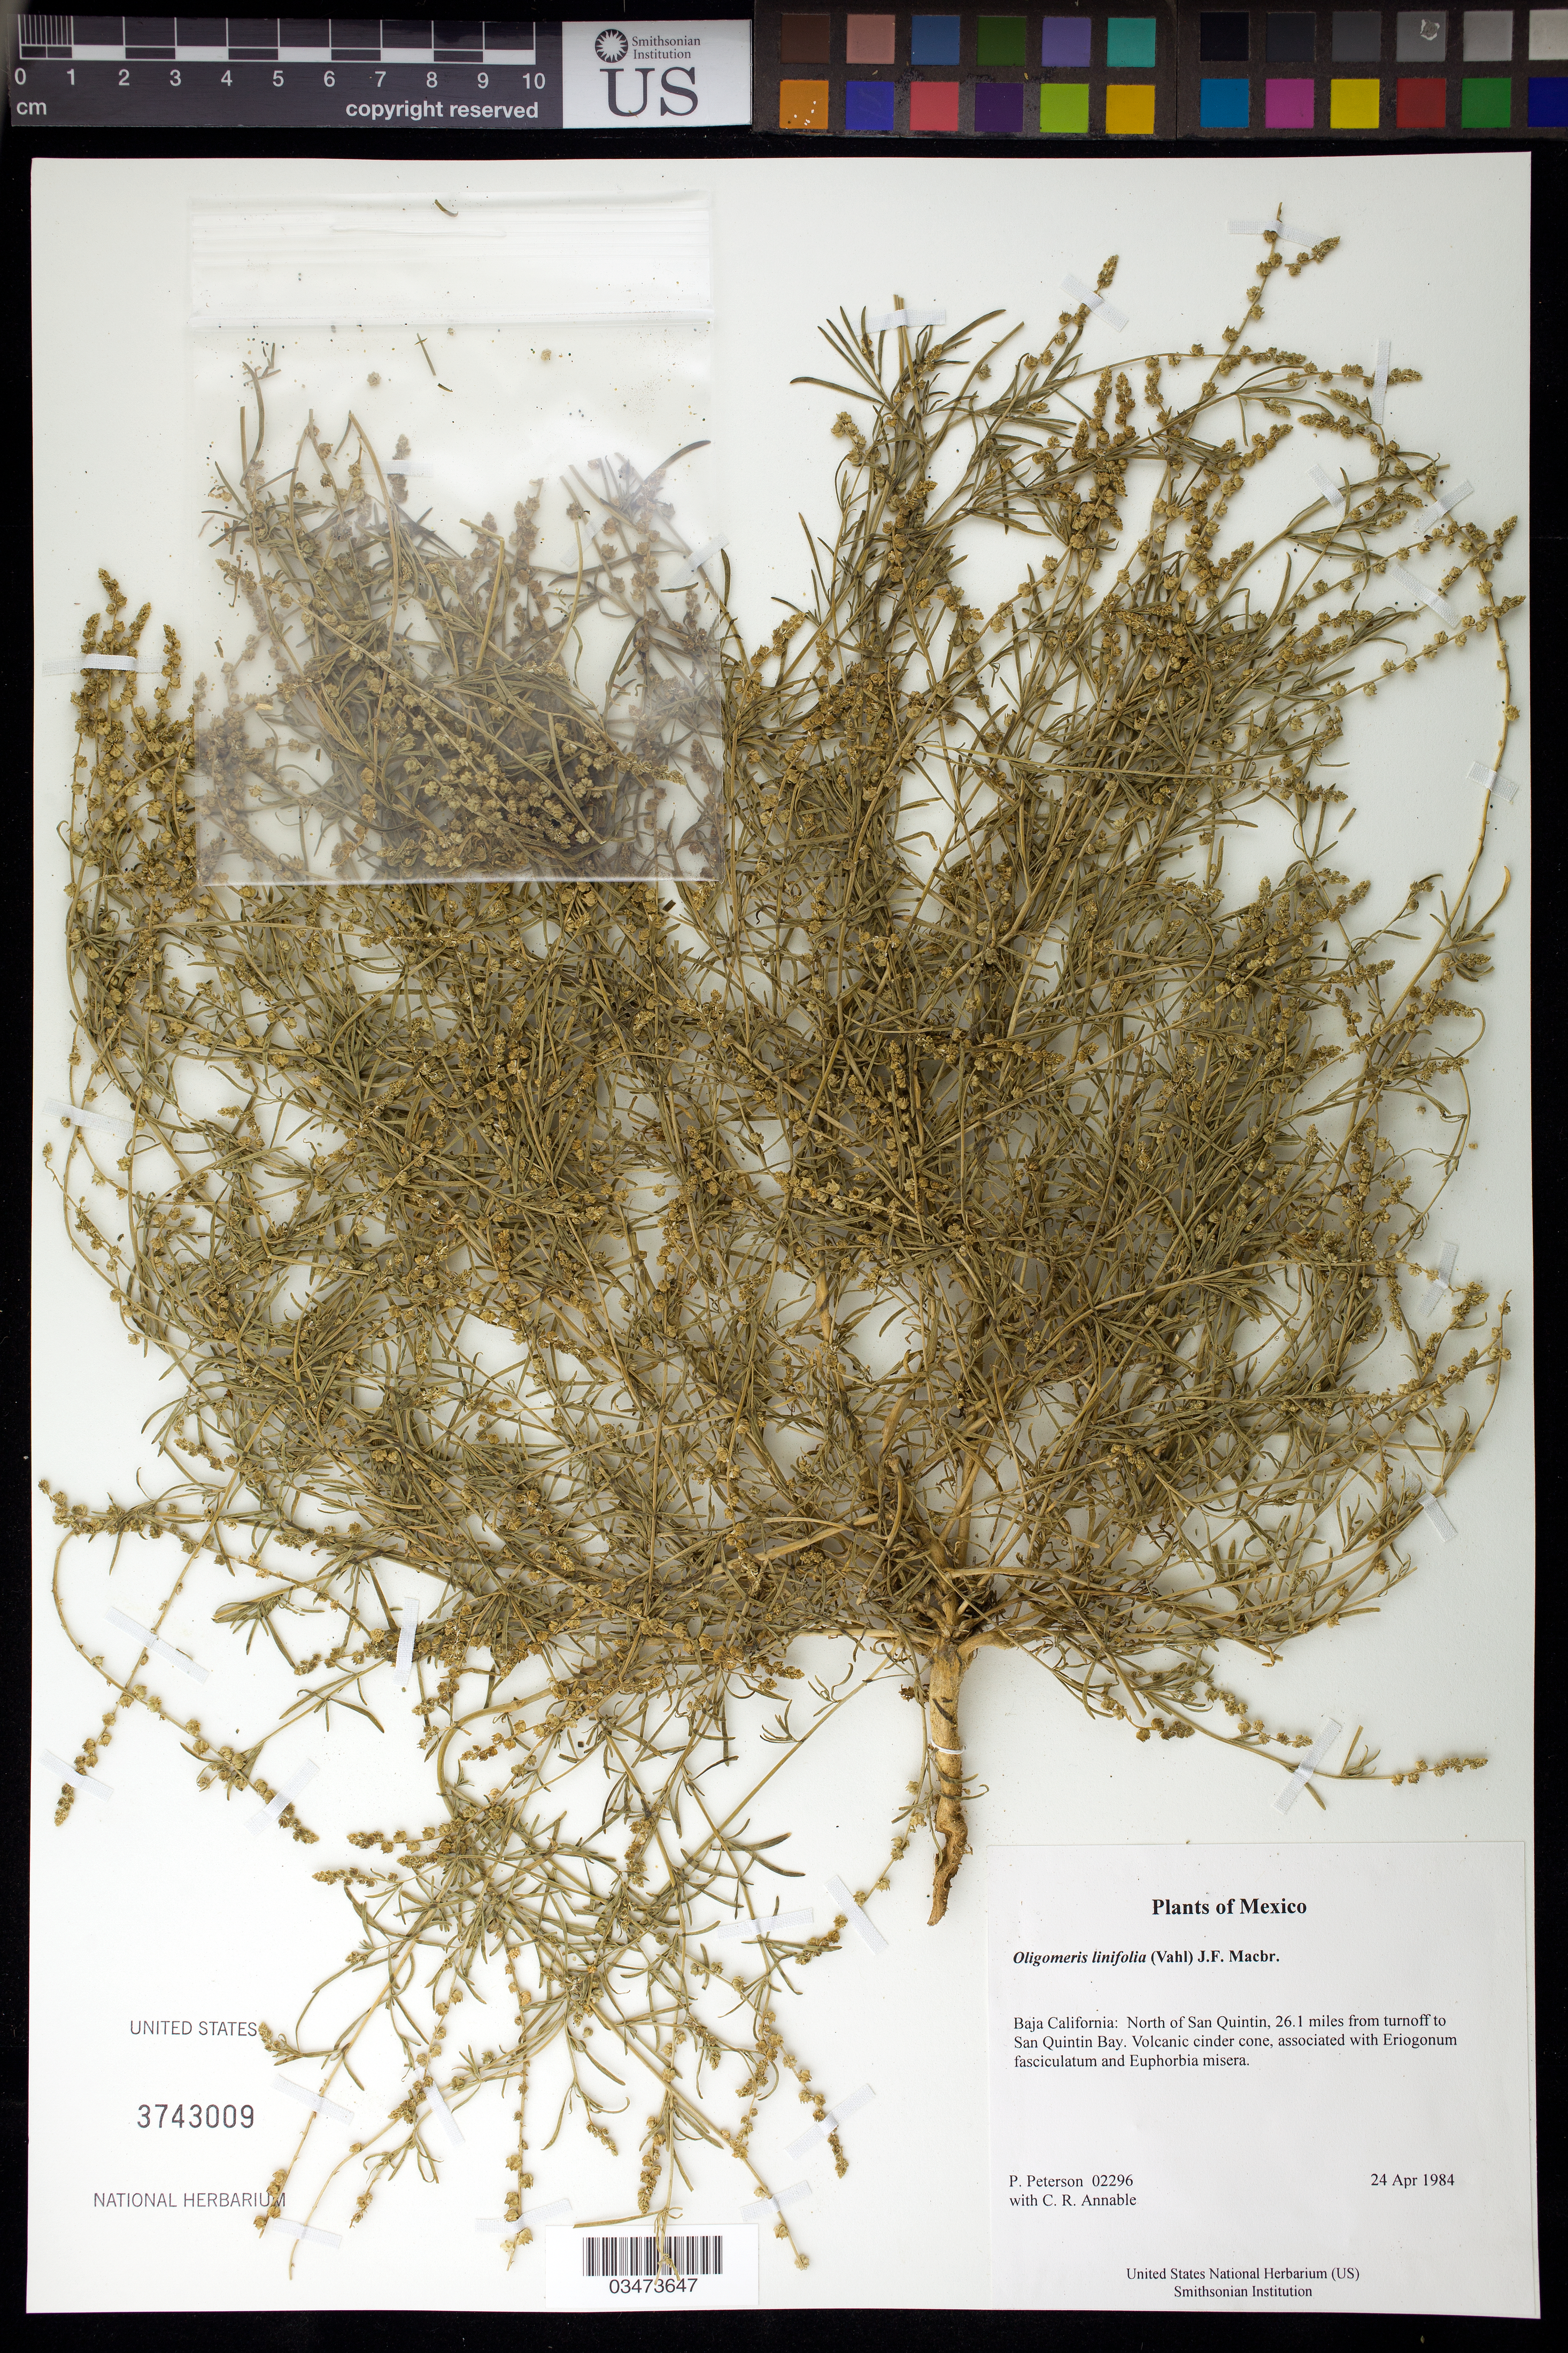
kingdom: Plantae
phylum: Tracheophyta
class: Magnoliopsida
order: Brassicales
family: Resedaceae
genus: Oligomeris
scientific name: Oligomeris linifolia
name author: (Vahl) J.F. Macbr.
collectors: P. M. Peterson & C. R. Annable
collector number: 02296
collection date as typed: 24 Apr 1984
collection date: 1984-04-24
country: Mexico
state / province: Baja California Norte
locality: North of San Quintin, 26.1 miles from turnoff to San Quintin Bay.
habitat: Volcanic cinder cone, associated with Eriogonum fasciculatum and Euphorbia misera.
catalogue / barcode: US 3743009